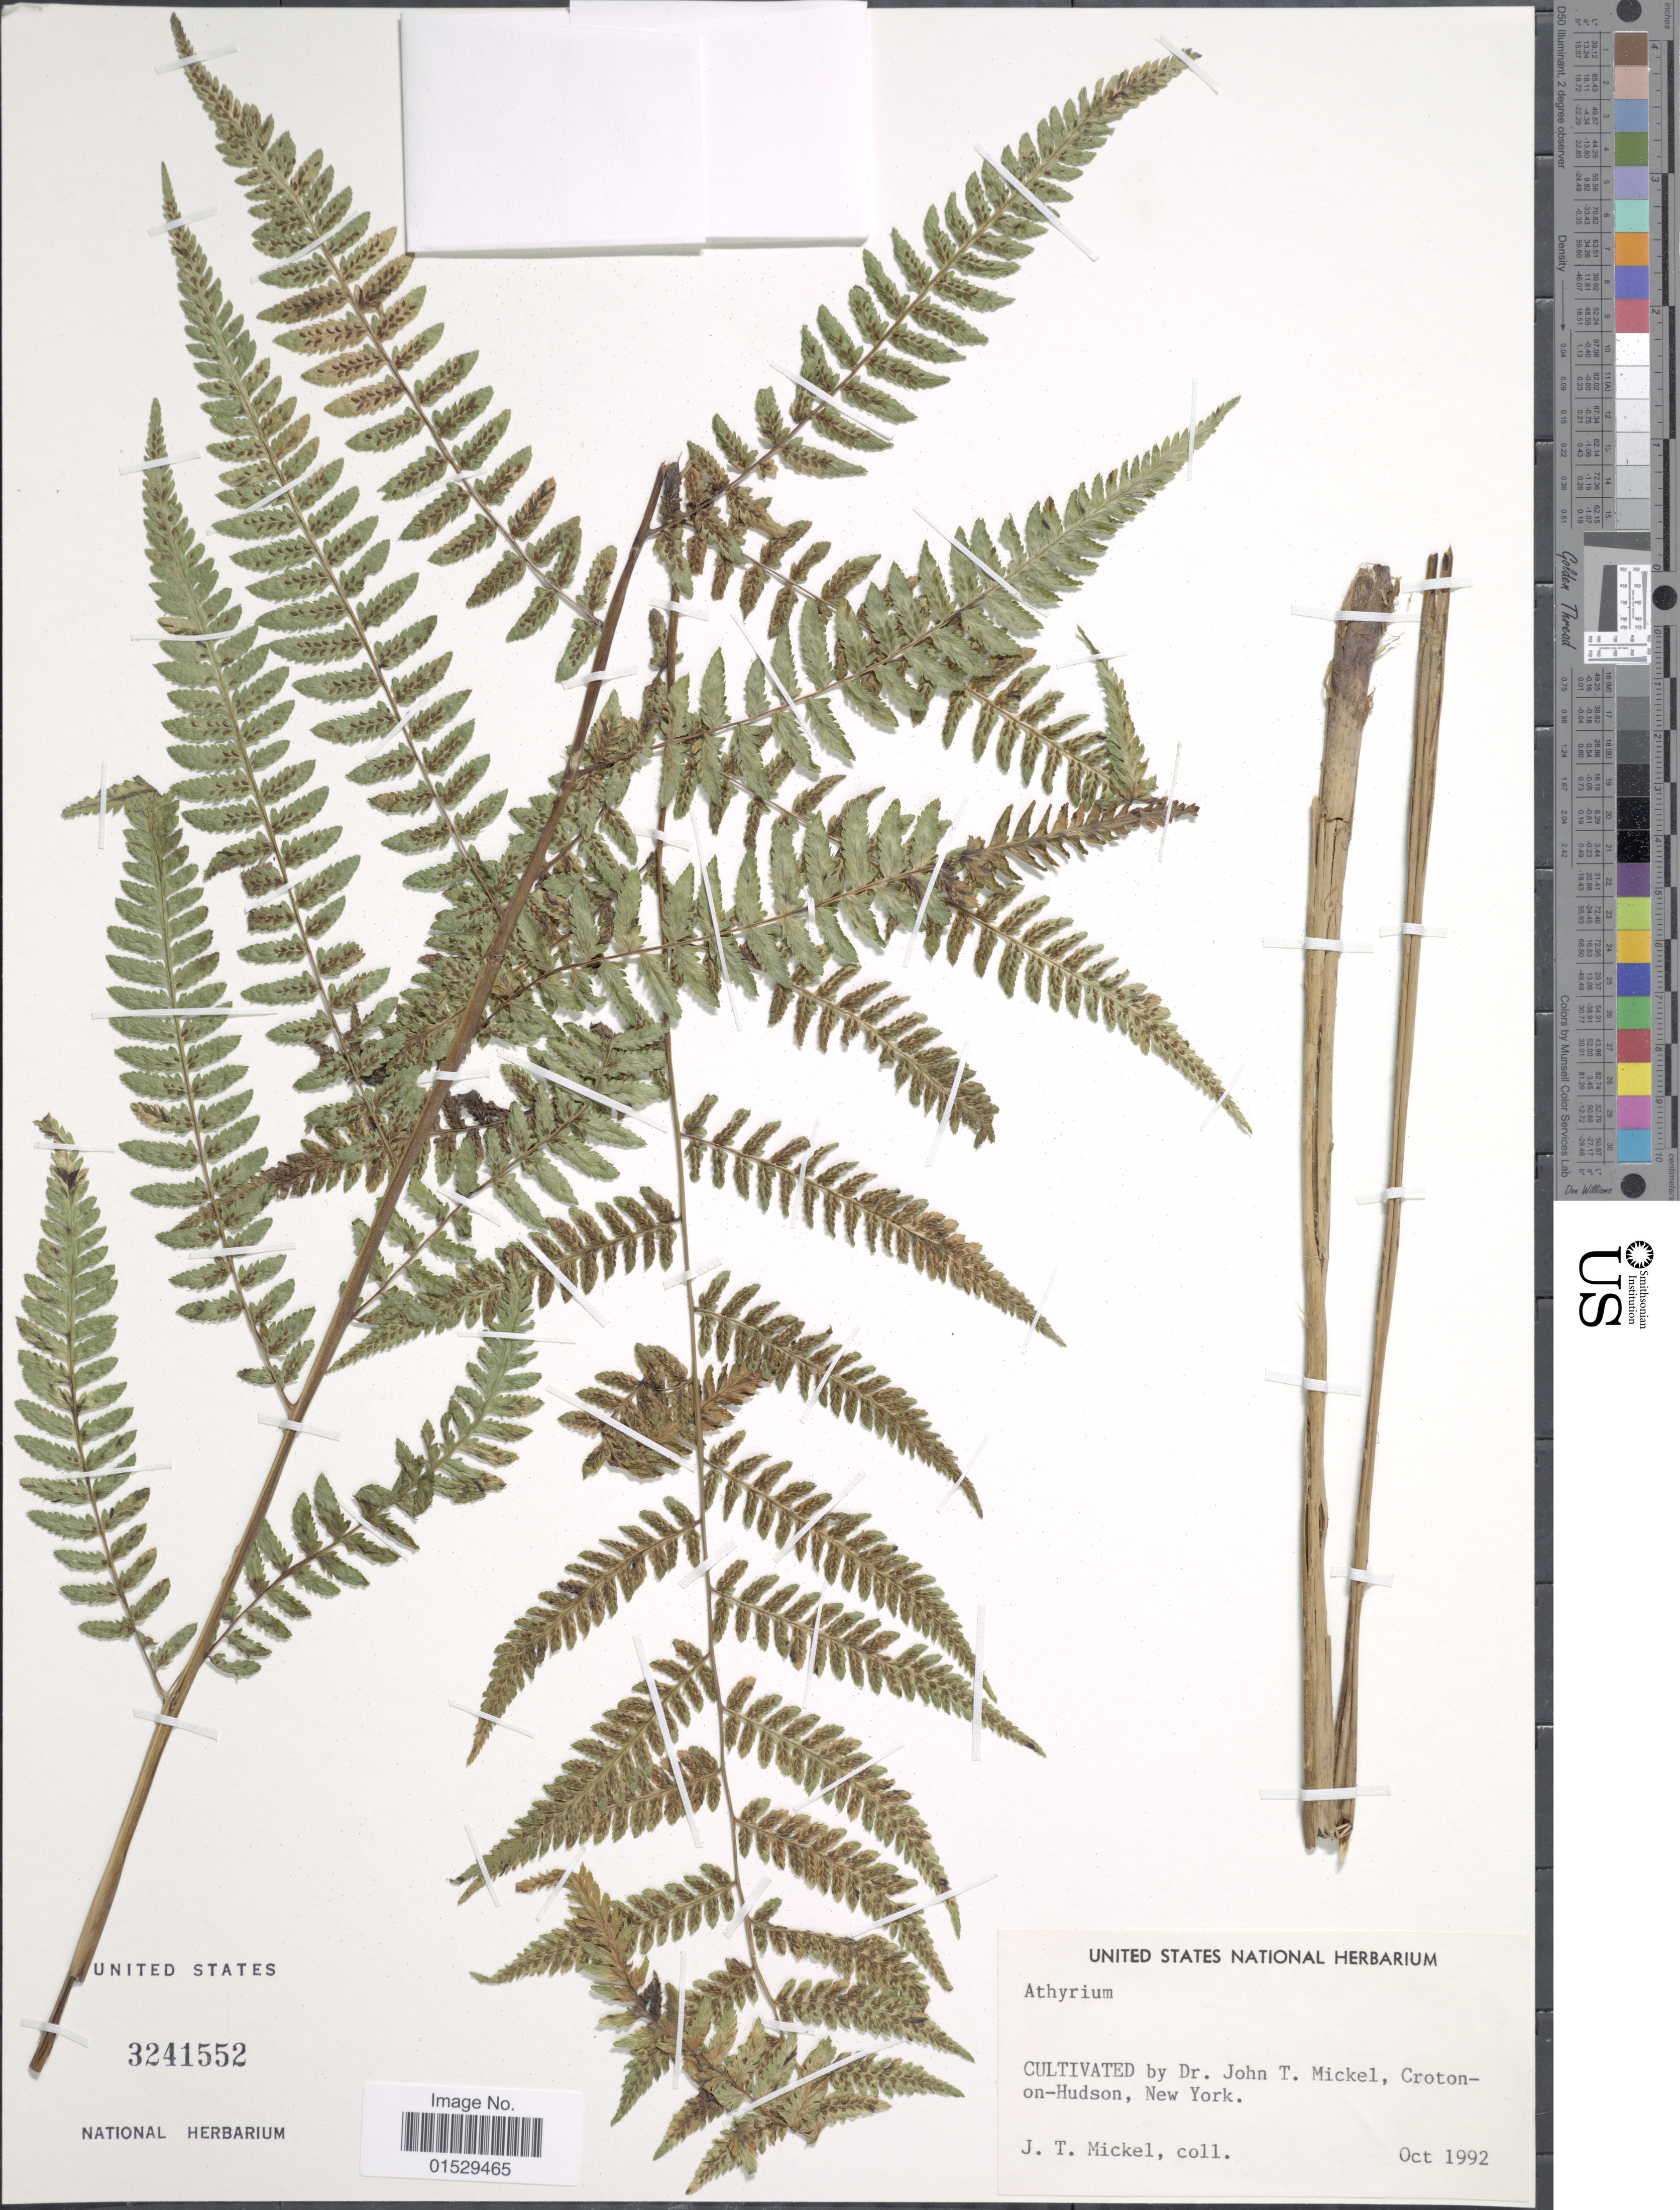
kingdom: Plantae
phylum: Tracheophyta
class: Polypodiopsida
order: Polypodiales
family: Athyriaceae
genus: Athyrium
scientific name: Athyrium sp.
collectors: J. T. Mickel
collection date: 1992-10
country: United States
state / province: New York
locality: Crotonon-Hudson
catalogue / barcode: US 3241552